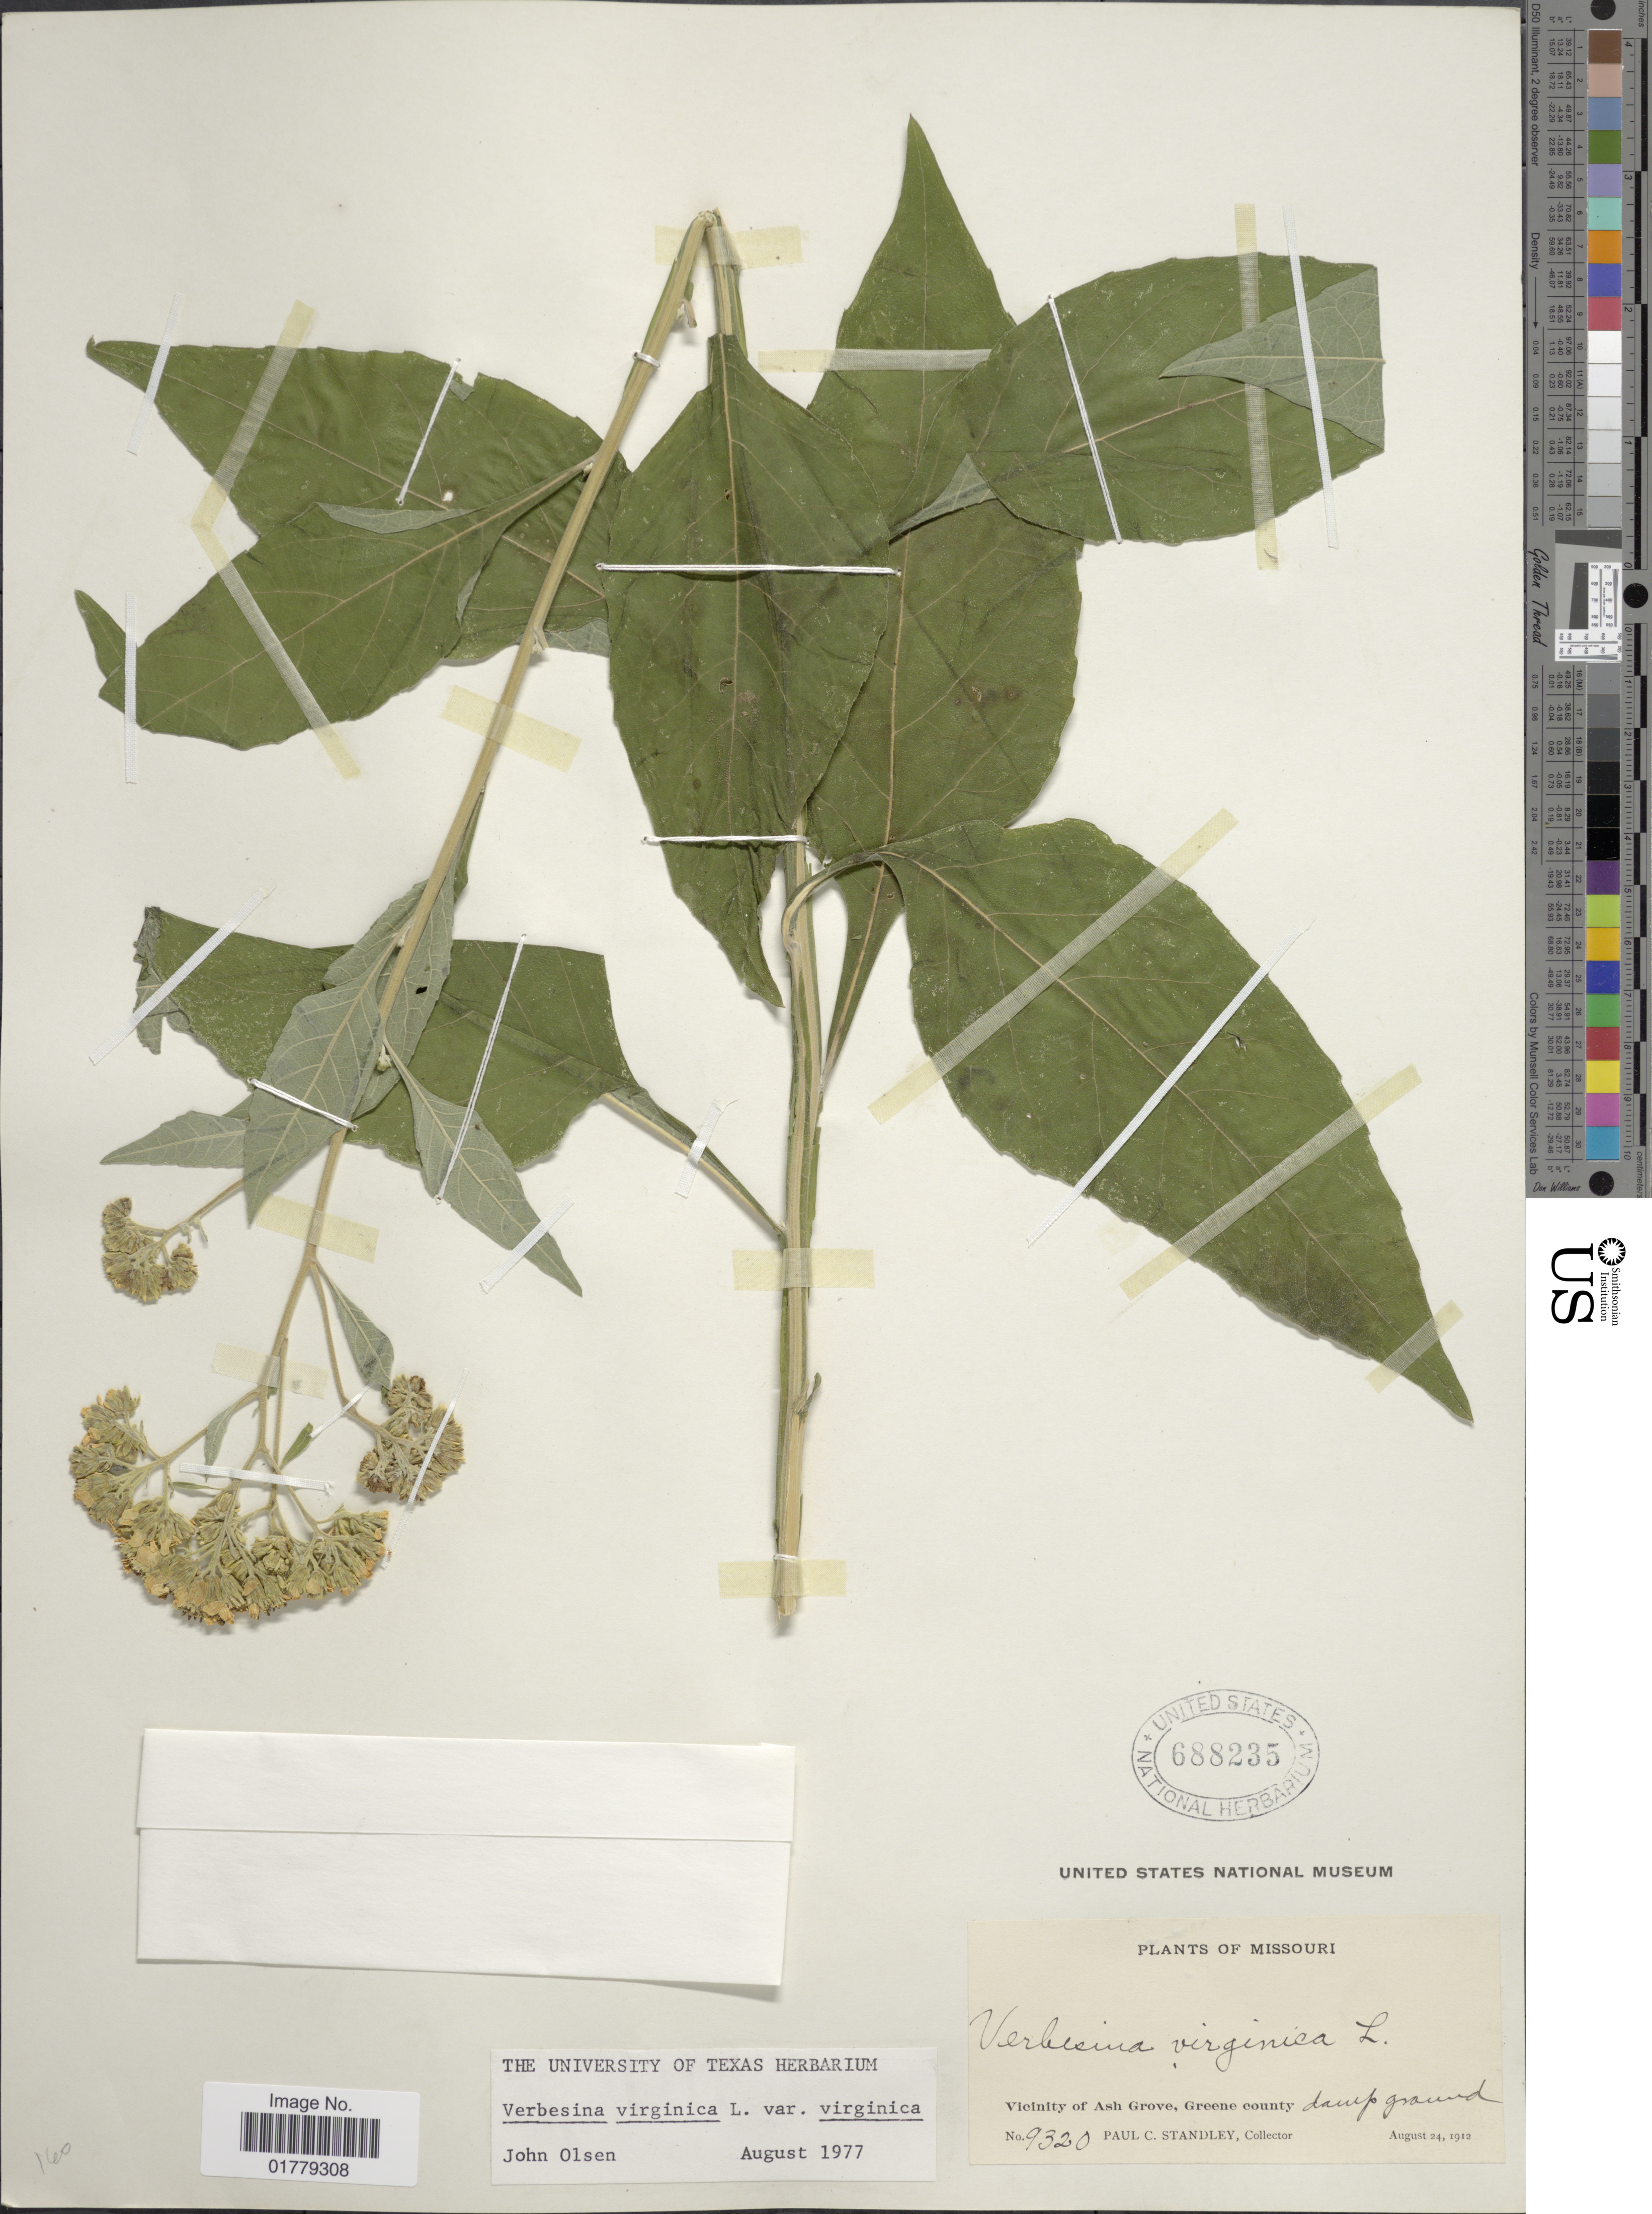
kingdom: Plantae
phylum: Tracheophyta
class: Magnoliopsida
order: Asterales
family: Asteraceae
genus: Verbesina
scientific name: Verbesina virginica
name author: L.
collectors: P. C. Standley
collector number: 9320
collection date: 1912-08-24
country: United States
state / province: Missouri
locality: Vicinity of Ash Grove, Greene county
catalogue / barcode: US 688235